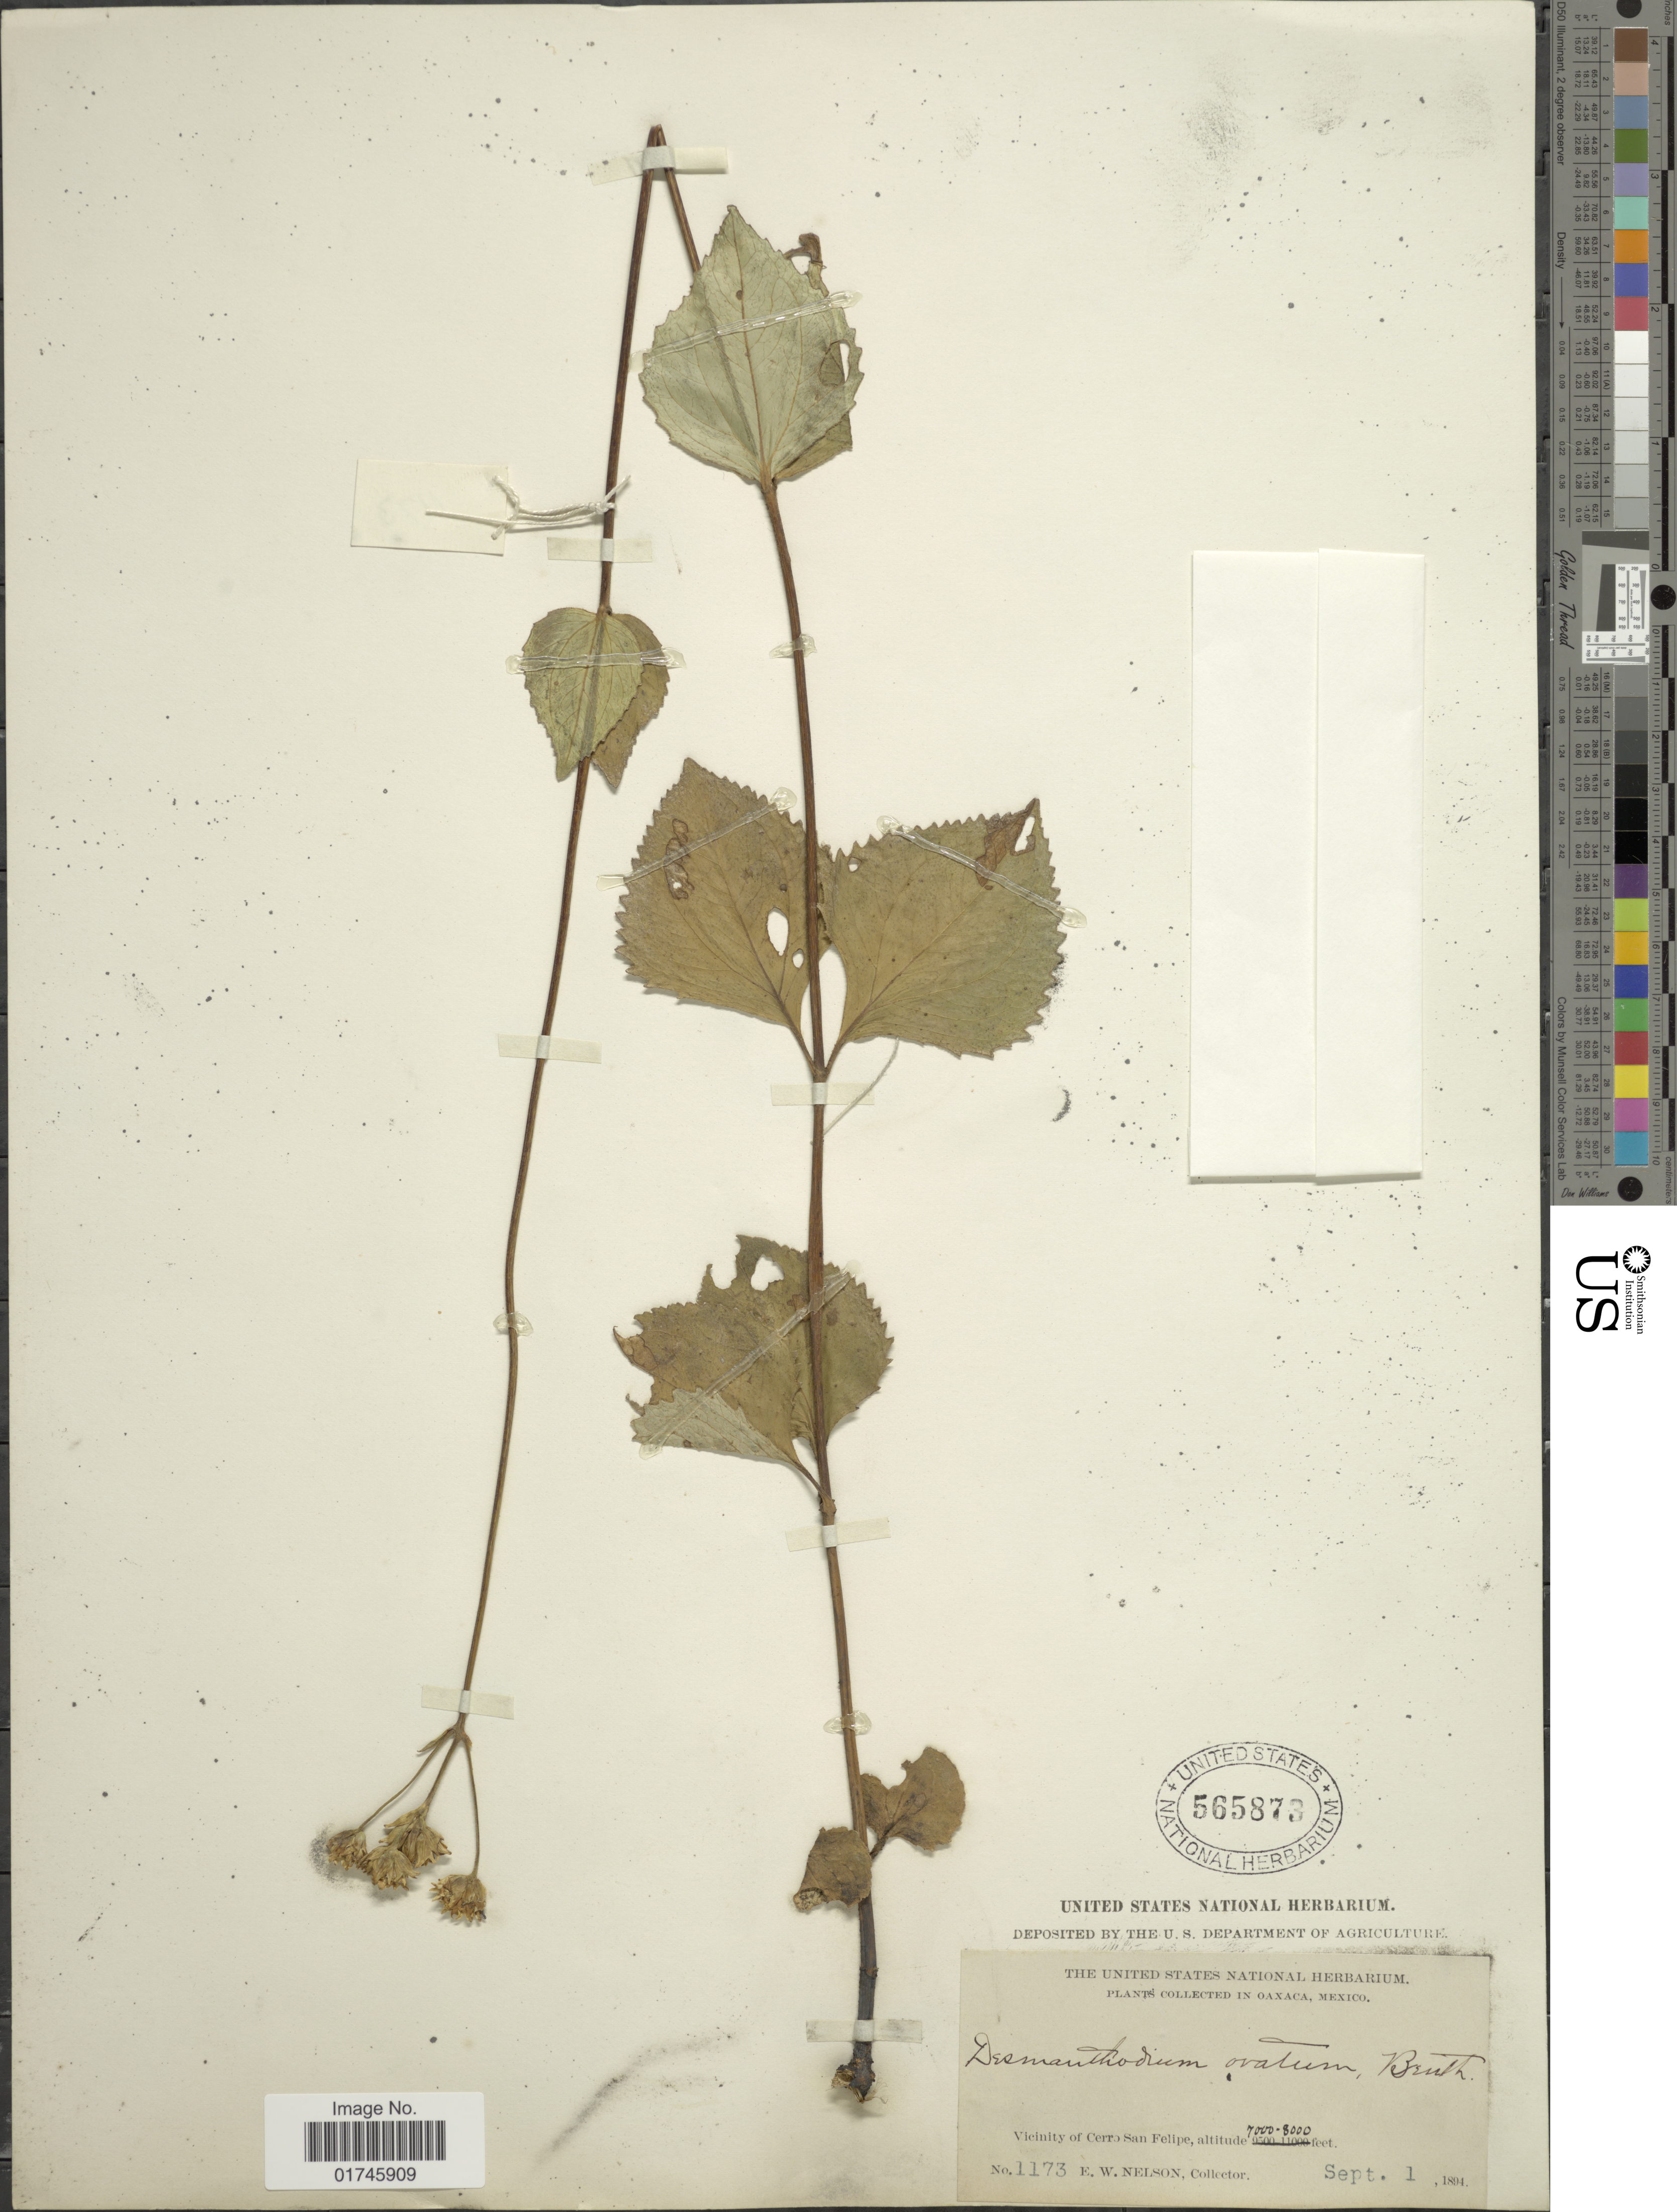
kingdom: Plantae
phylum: Tracheophyta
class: Magnoliopsida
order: Asterales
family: Asteraceae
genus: Desmanthodium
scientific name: Desmanthodium ovatum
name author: Benth.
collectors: E. W. Nelson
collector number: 1173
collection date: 1894-09-01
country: Mexico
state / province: Oaxaca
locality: Oaxaca, Mexico. Vicinity of Cerro San Felipe.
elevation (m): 2134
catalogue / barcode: US 565873